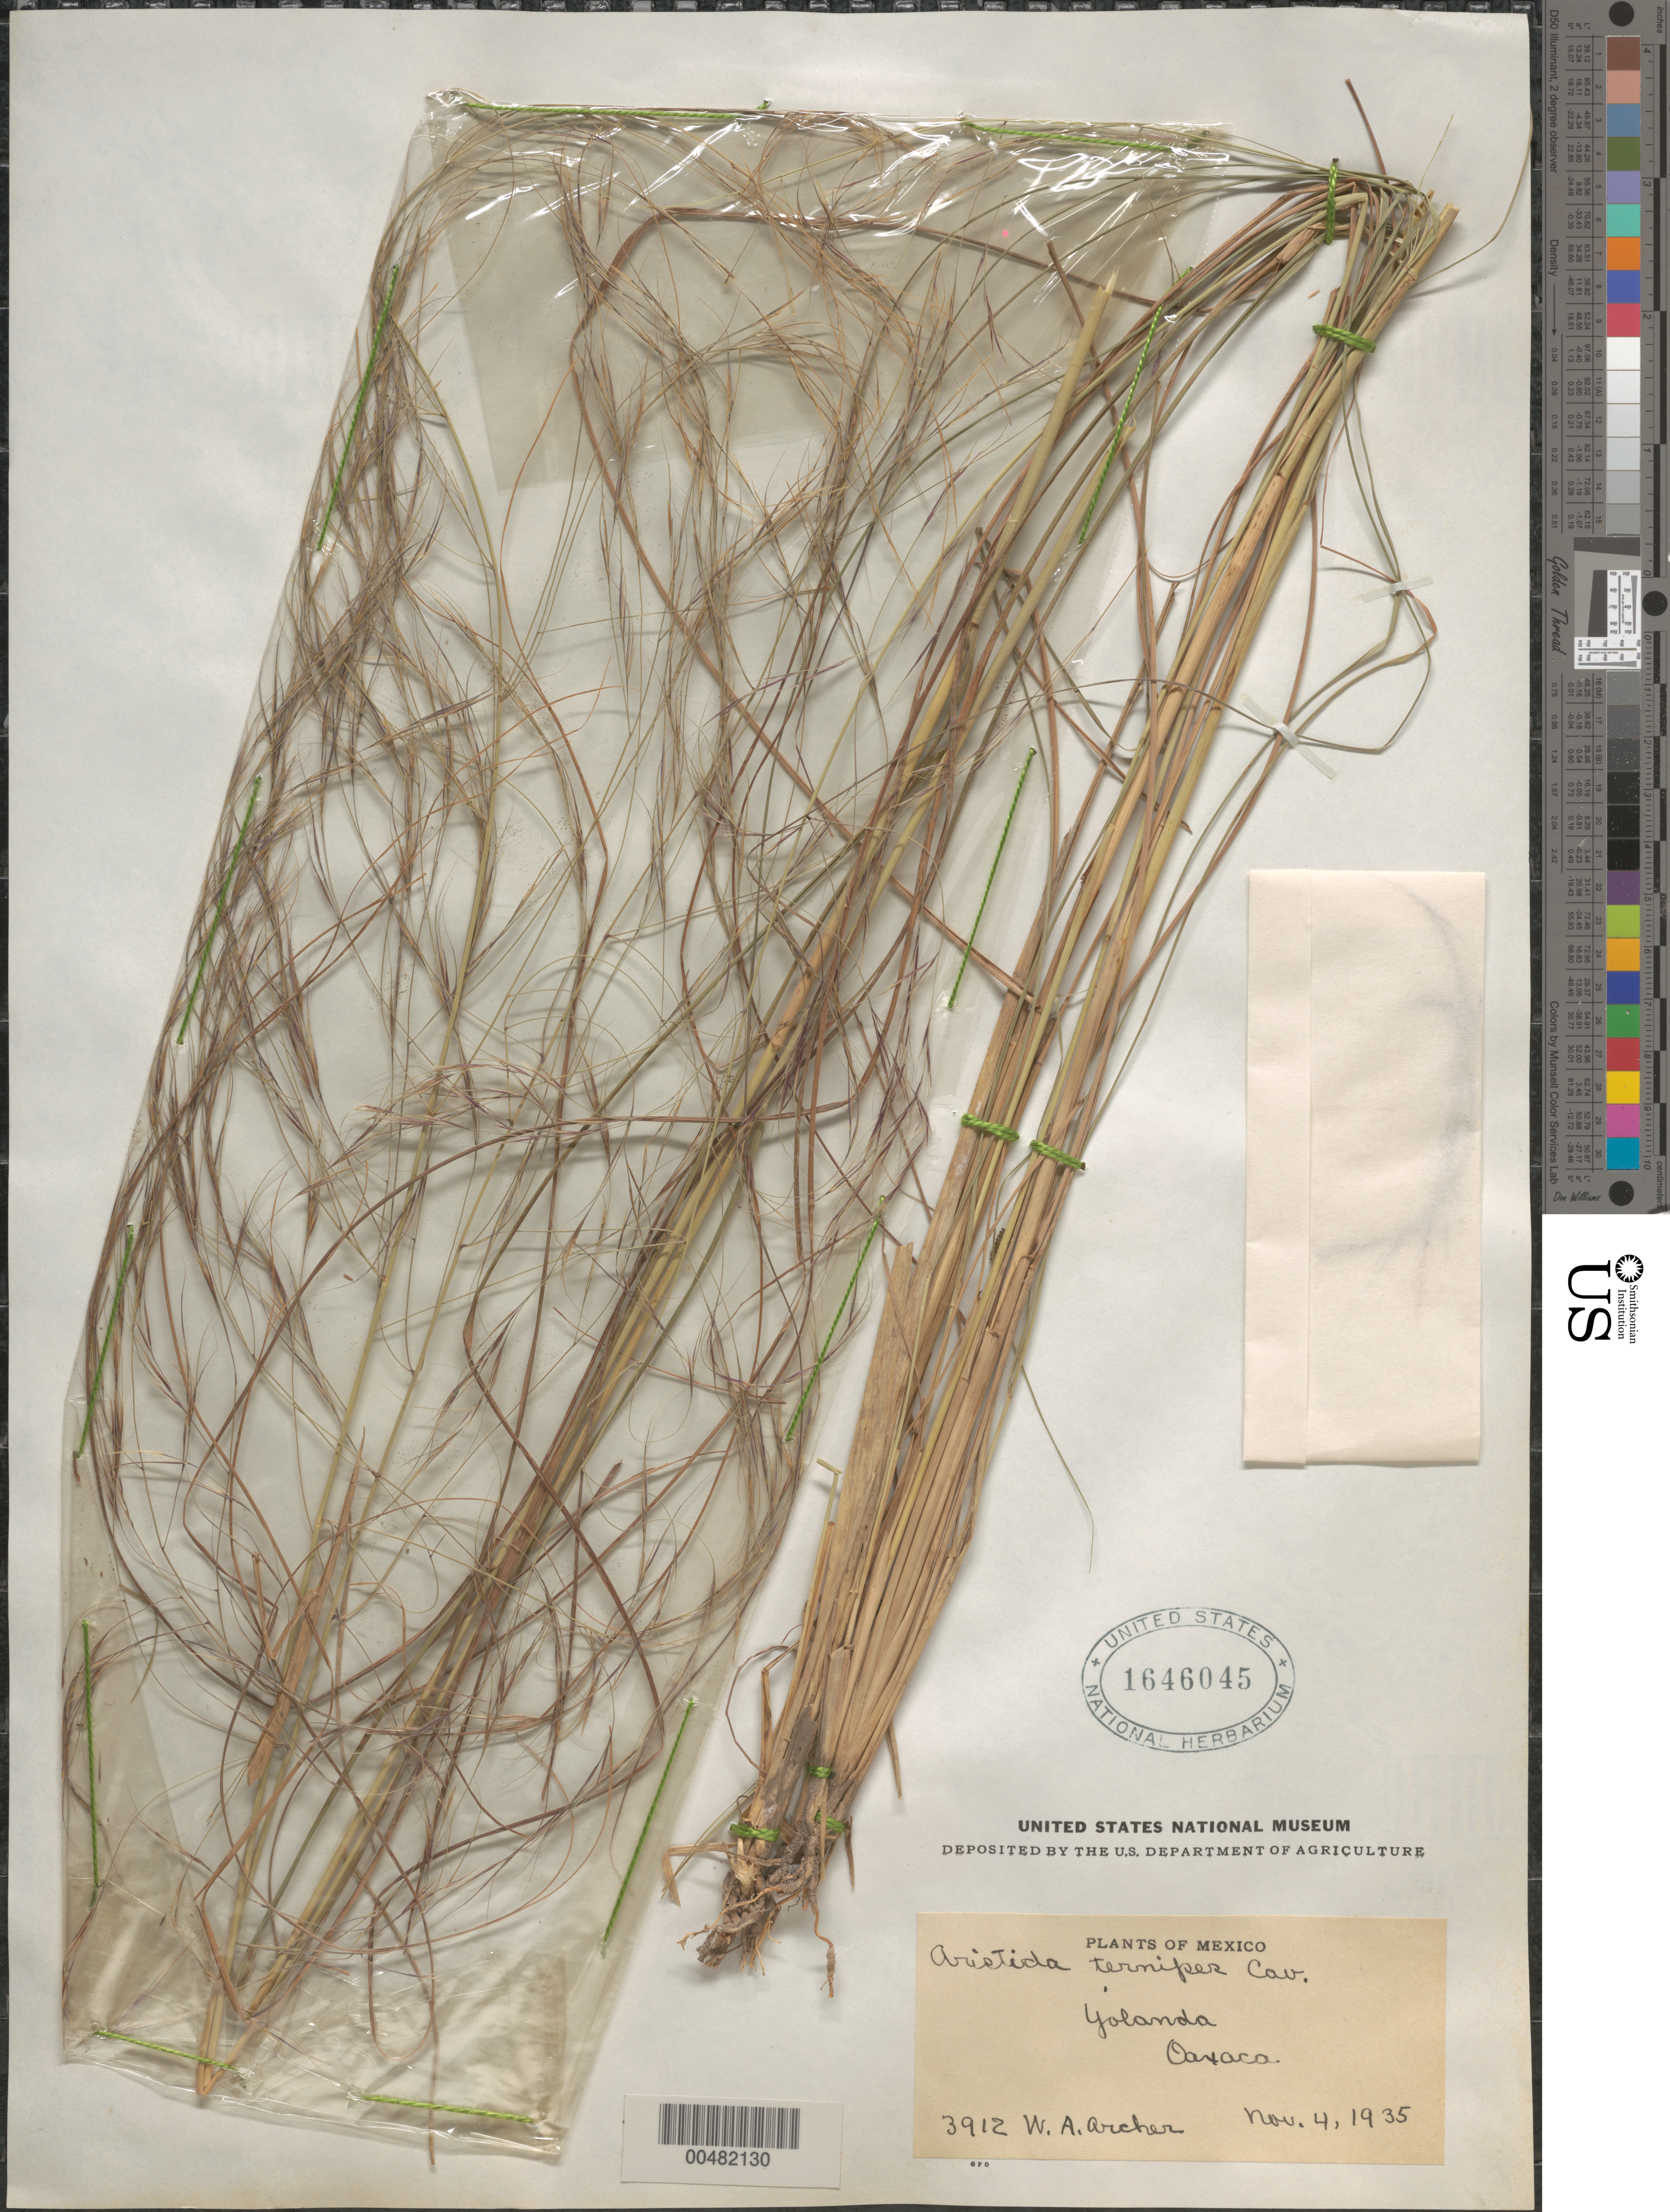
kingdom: Plantae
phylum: Tracheophyta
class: Liliopsida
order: Poales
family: Poaceae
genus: Aristida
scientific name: Aristida ternipes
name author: Cav.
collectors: W. A. Archer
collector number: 3912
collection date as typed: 4 Nov 1935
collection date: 1935-11-04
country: Mexico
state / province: Oaxaca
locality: Yolanda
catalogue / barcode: US 1646045